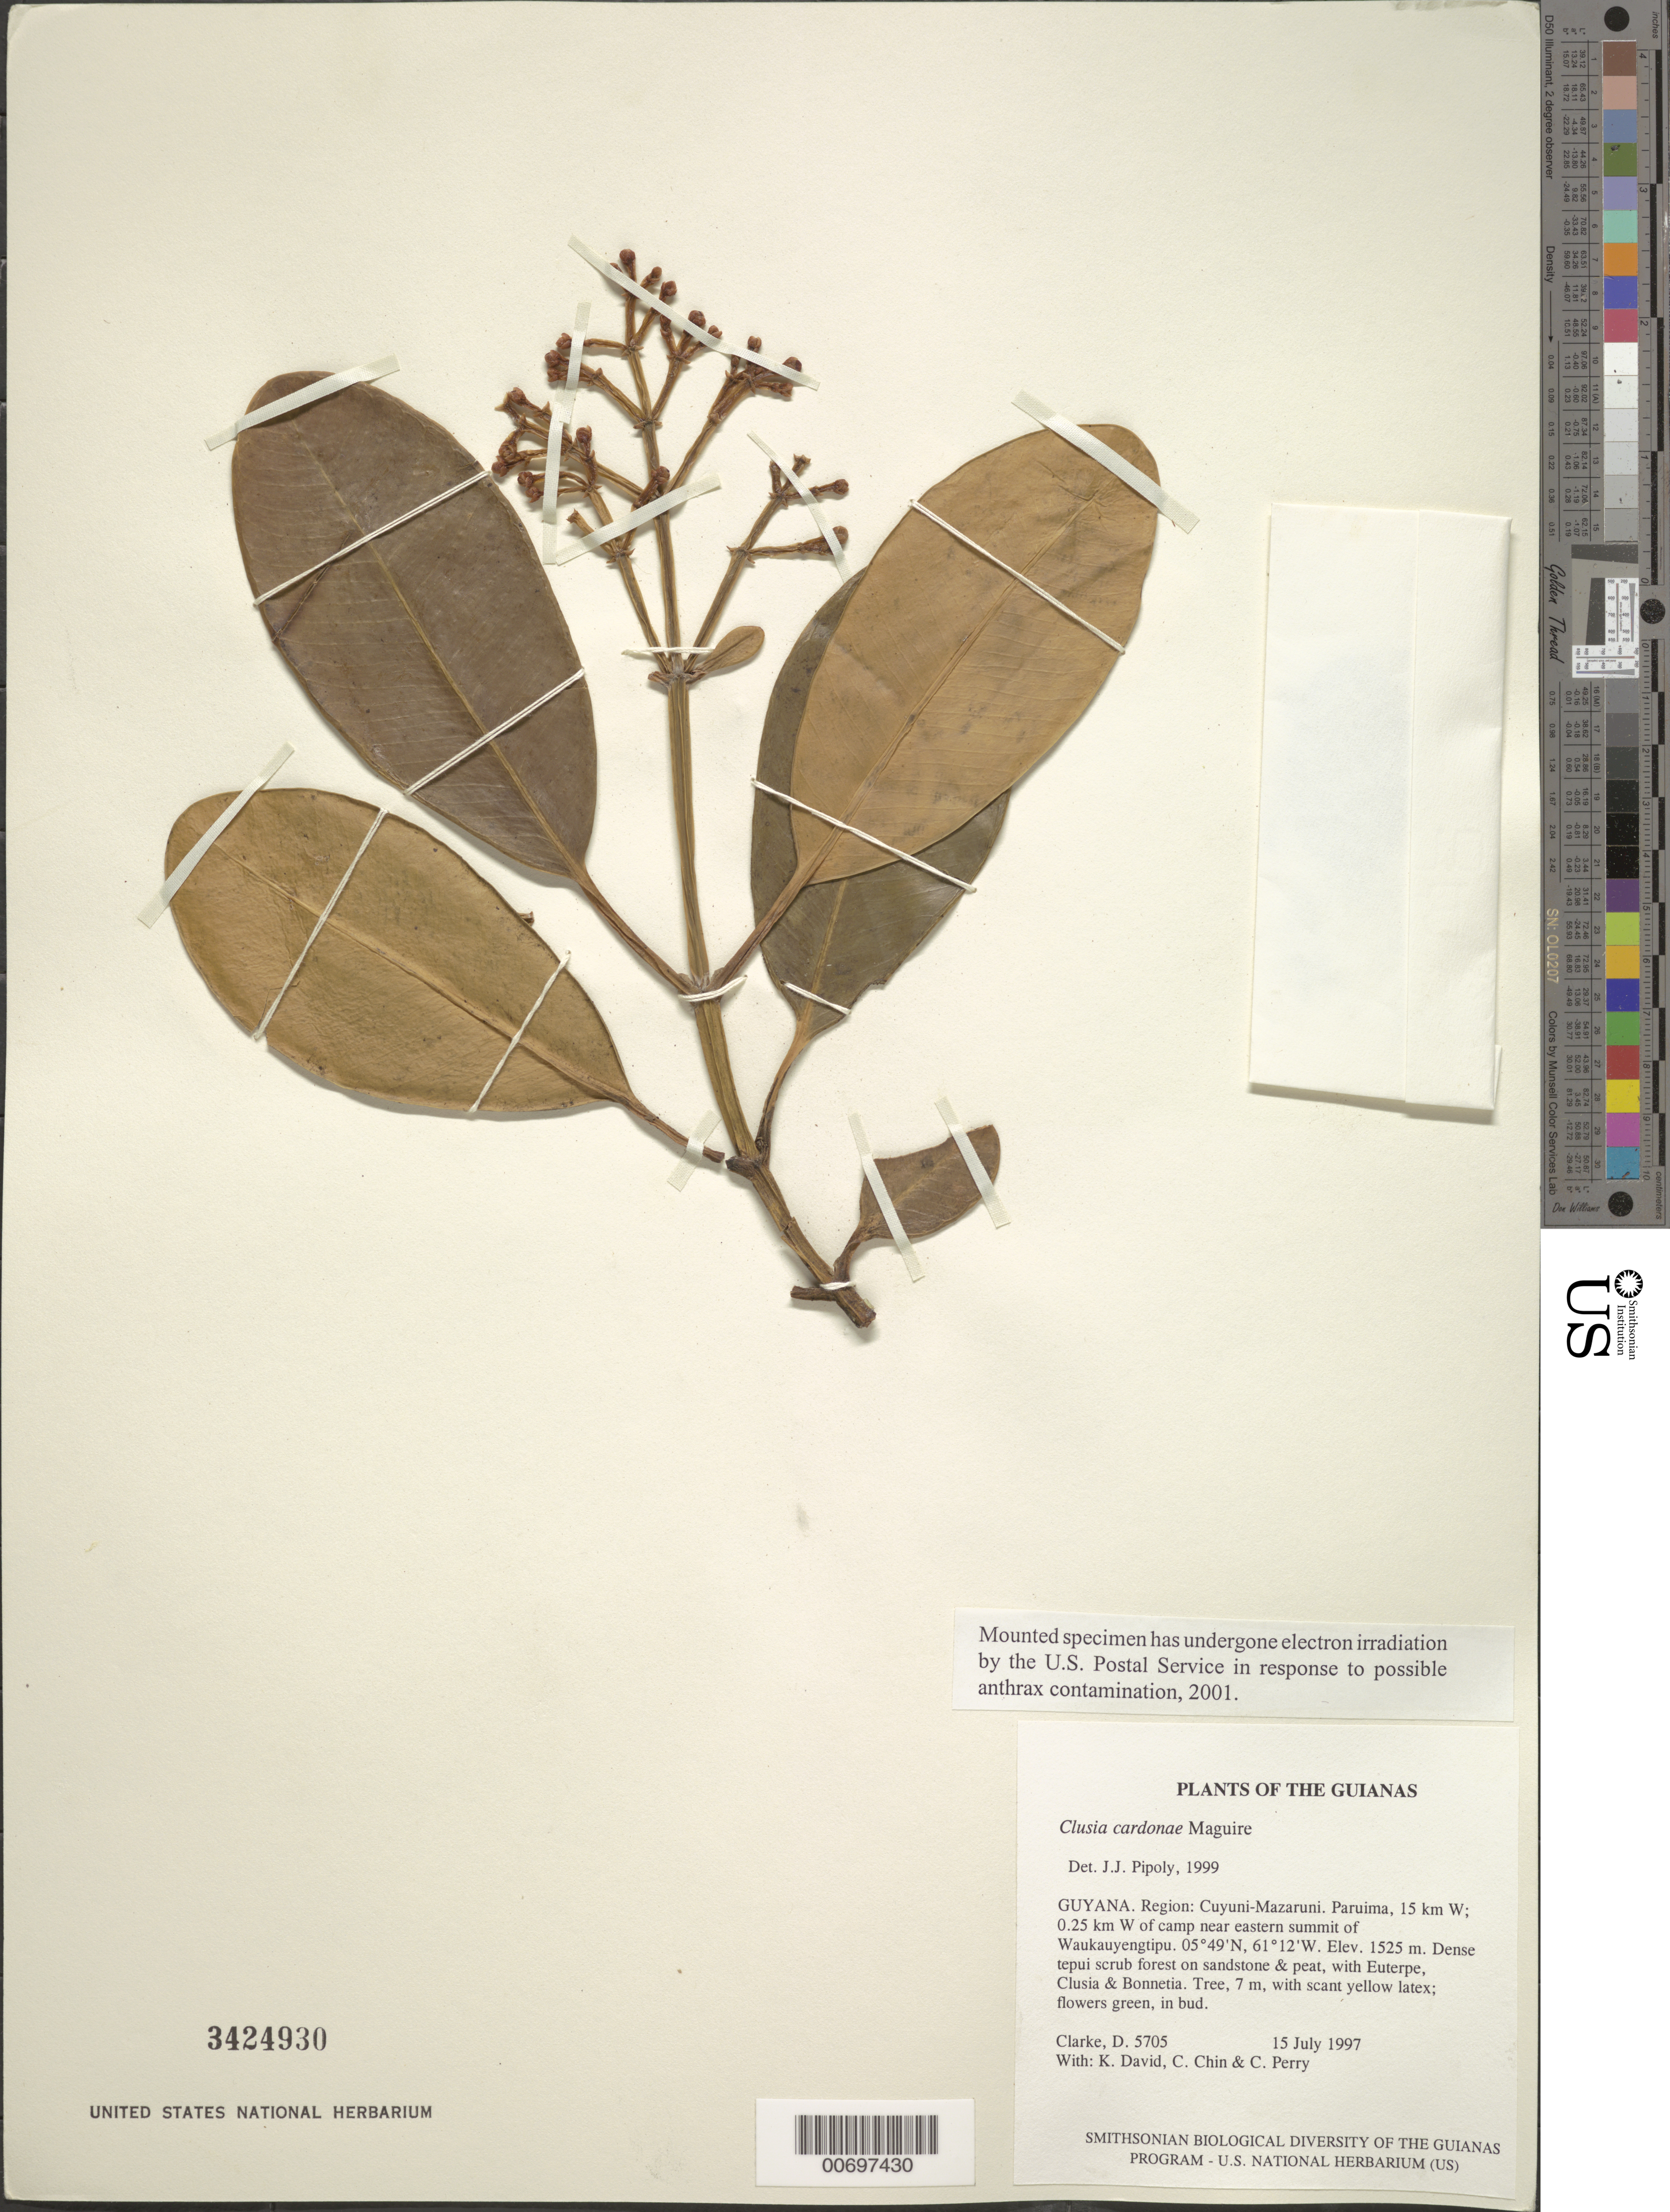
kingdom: Plantae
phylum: Tracheophyta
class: Magnoliopsida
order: Malpighiales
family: Clusiaceae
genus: Clusia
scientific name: Clusia cardonae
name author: Maguire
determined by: Pipoly, J. J., III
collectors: H. D. Clarke, K. David, C. Chin & C. Perry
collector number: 5705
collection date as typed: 15 July 1997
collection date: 1997-07-15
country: Guyana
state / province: Cuyuni-Mazaruni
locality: Paruima, 15 km W; 0.25 km W of camp near eastern summit of Waukauyengtipu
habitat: Dense tepui scrub forest on sandstone & peat, with Euterpe, Clusia & Bonnetia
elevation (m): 1525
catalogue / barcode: US 3424930